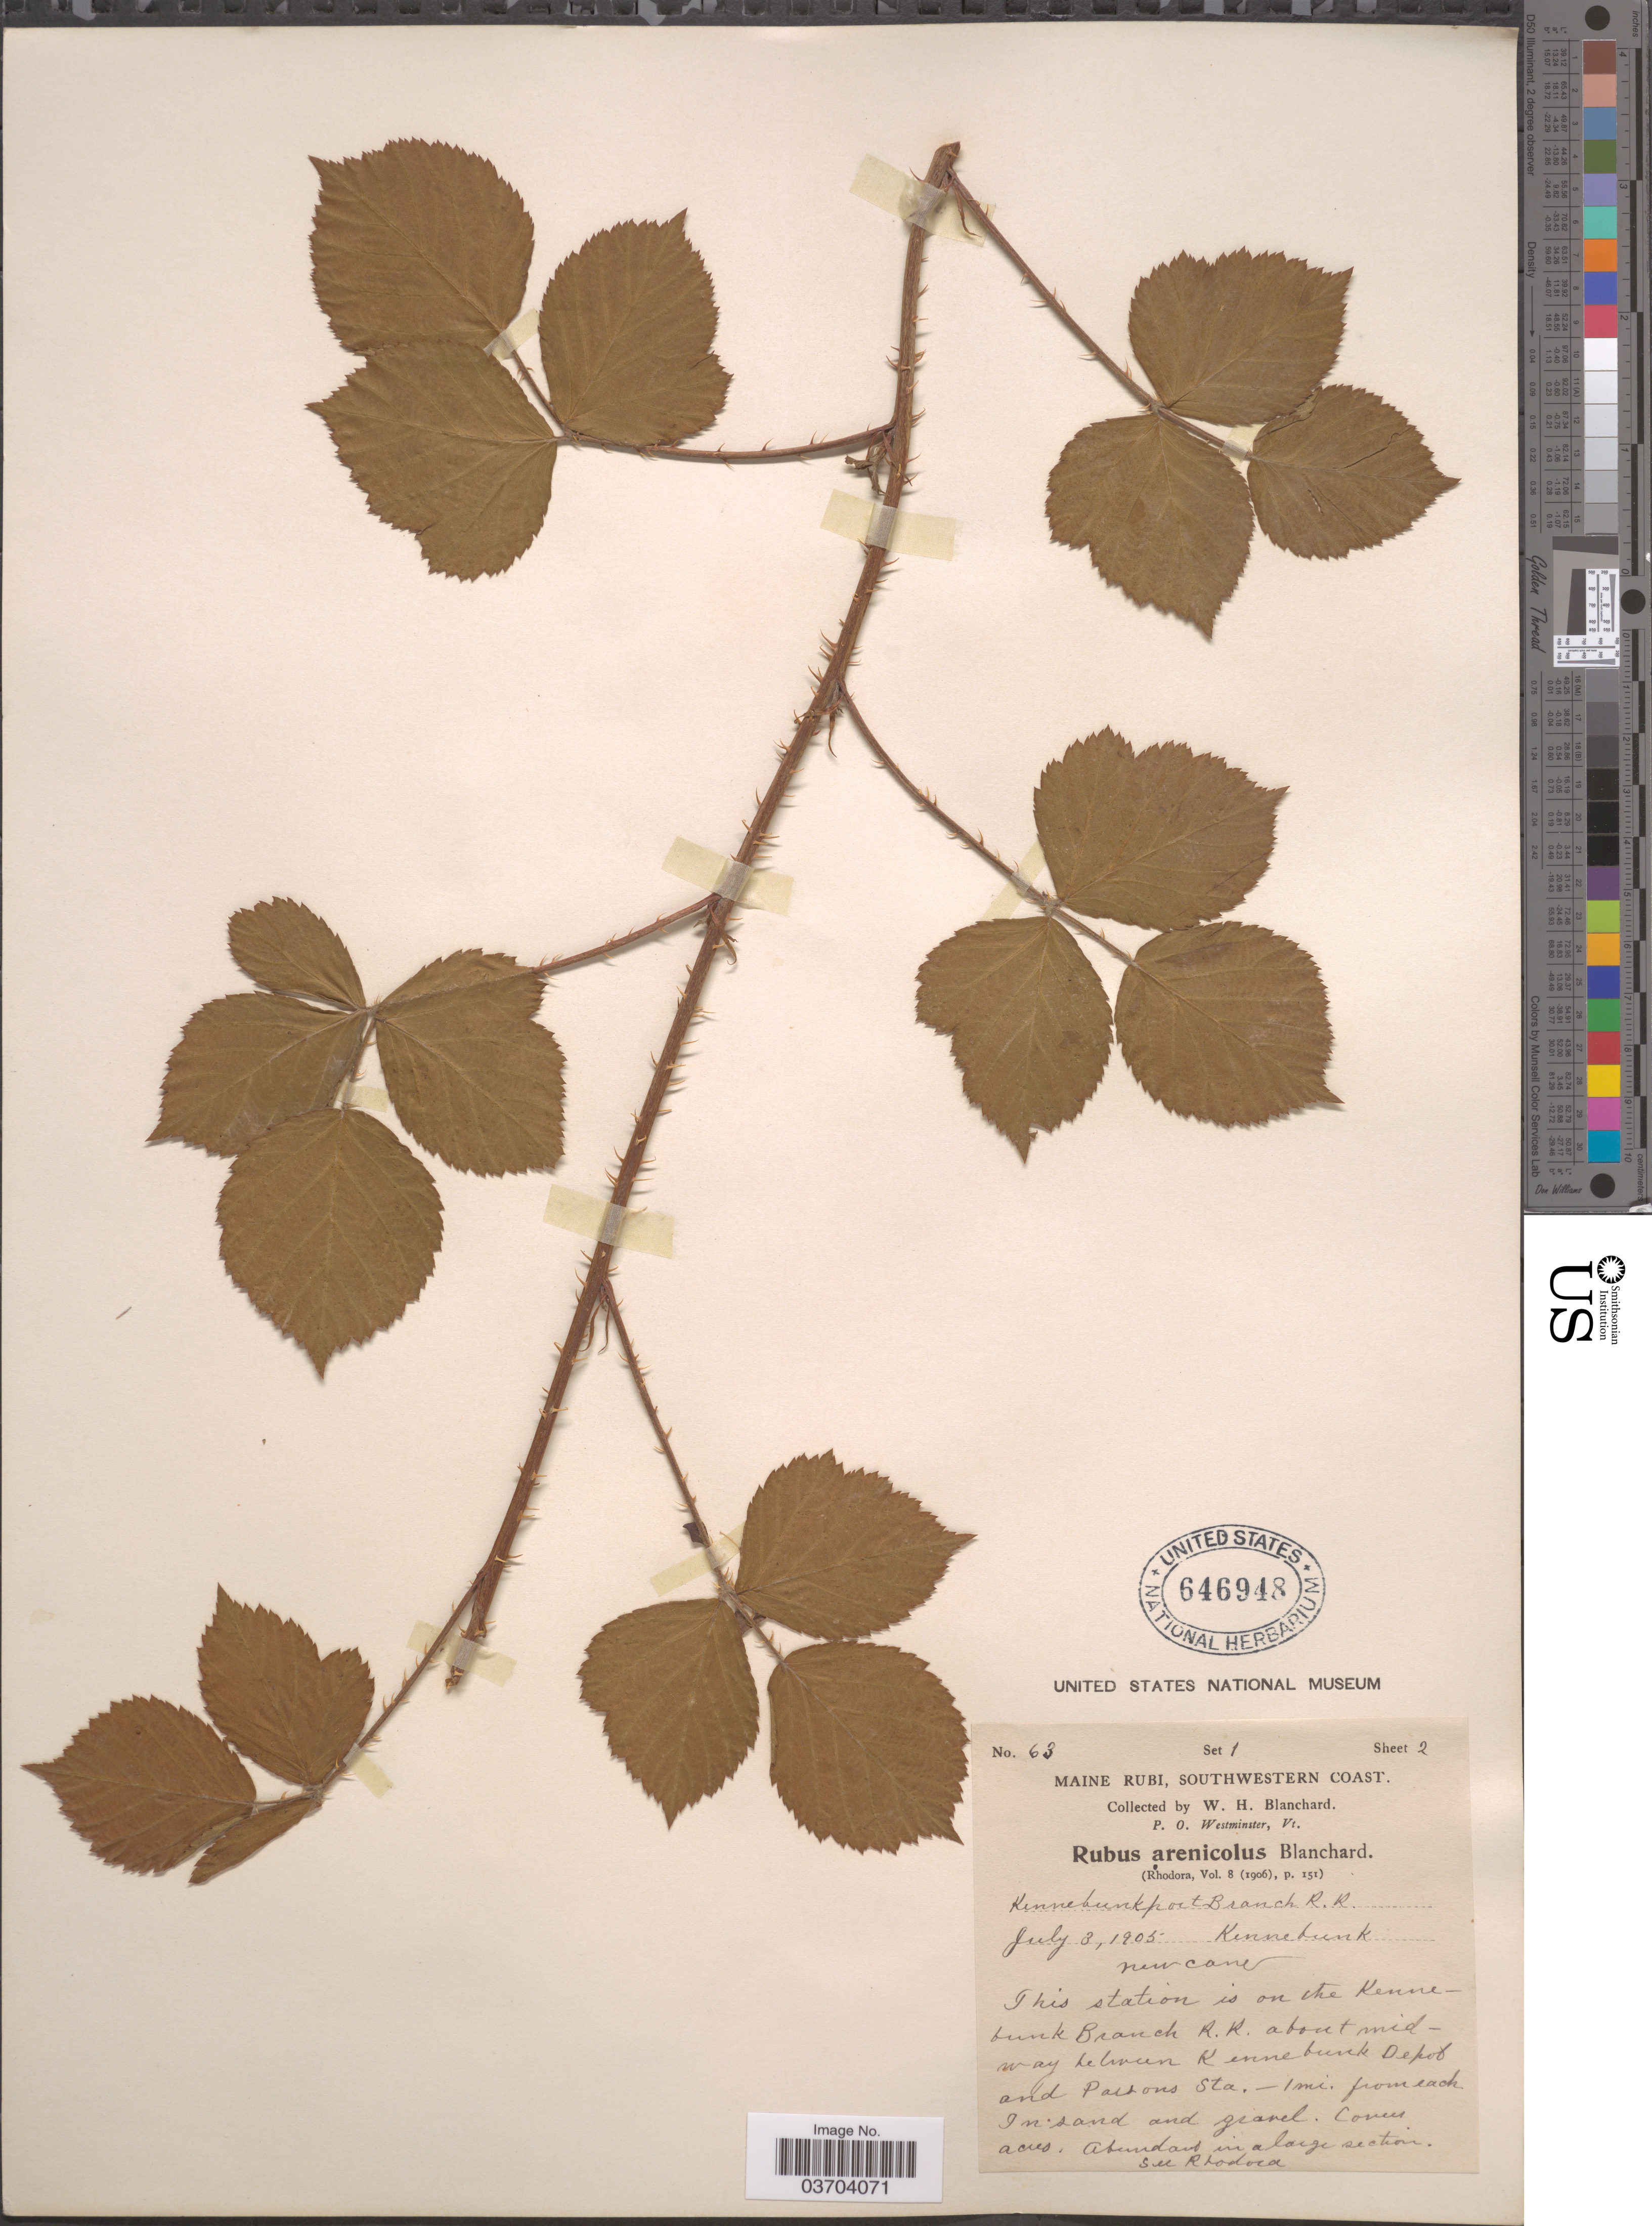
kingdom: Plantae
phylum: Tracheophyta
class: Magnoliopsida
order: Rosales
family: Rosaceae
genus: Rubus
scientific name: Rubus arenicola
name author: Blanch.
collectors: W. H. Blanchard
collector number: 63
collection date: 1905-07-03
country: United States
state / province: Maine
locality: Southwestern Coast. Kennebunkport Branch R.R. Kennebunk. This station is on the Kennebunk Branch R.R. about midway between Kennebunk Depot and Parsons Sta. - 1 mi. from each.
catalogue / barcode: US 646948